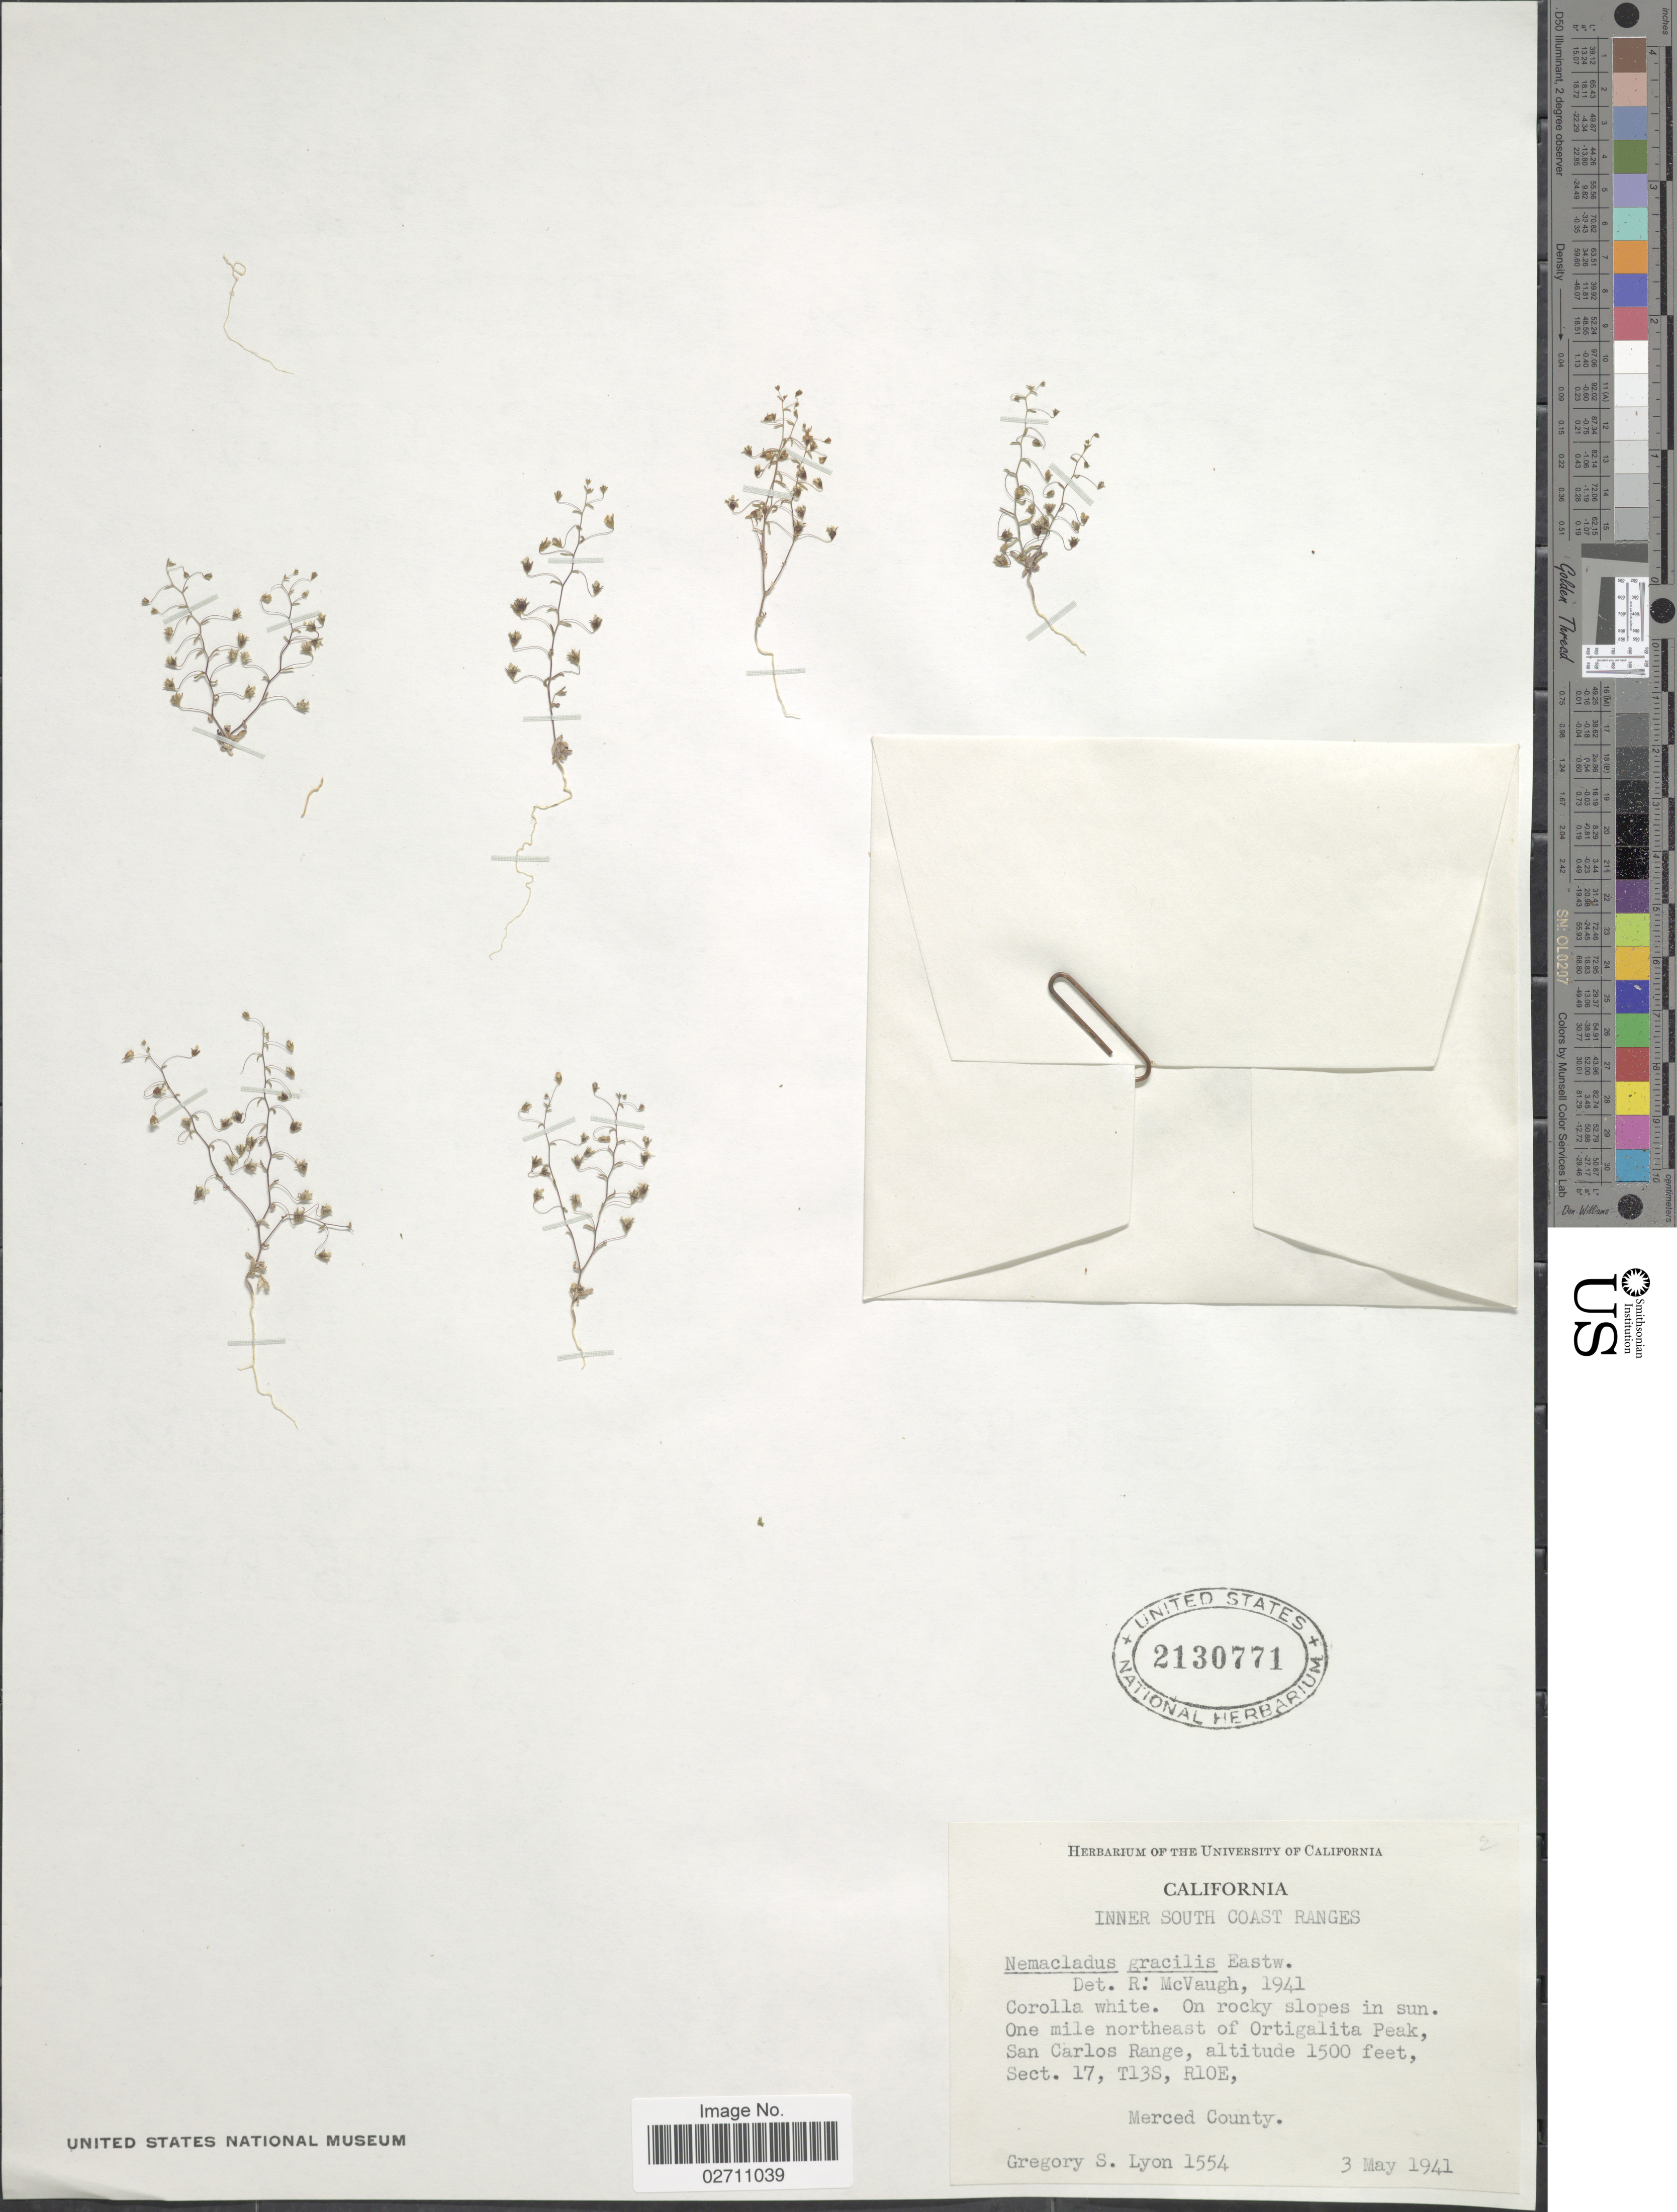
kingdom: Plantae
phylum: Tracheophyta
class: Magnoliopsida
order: Asterales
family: Campanulaceae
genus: Nemacladus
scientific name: Nemacladus gracilis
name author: Eastw.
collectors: G. Lyon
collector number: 1554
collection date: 1941-05-03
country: United States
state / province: California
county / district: Merced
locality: One mile northeast of Ortigalita Peak, San Carlos Range, Sect. 17, T13S, R10E, Merced County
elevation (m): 457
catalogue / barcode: US 2130771